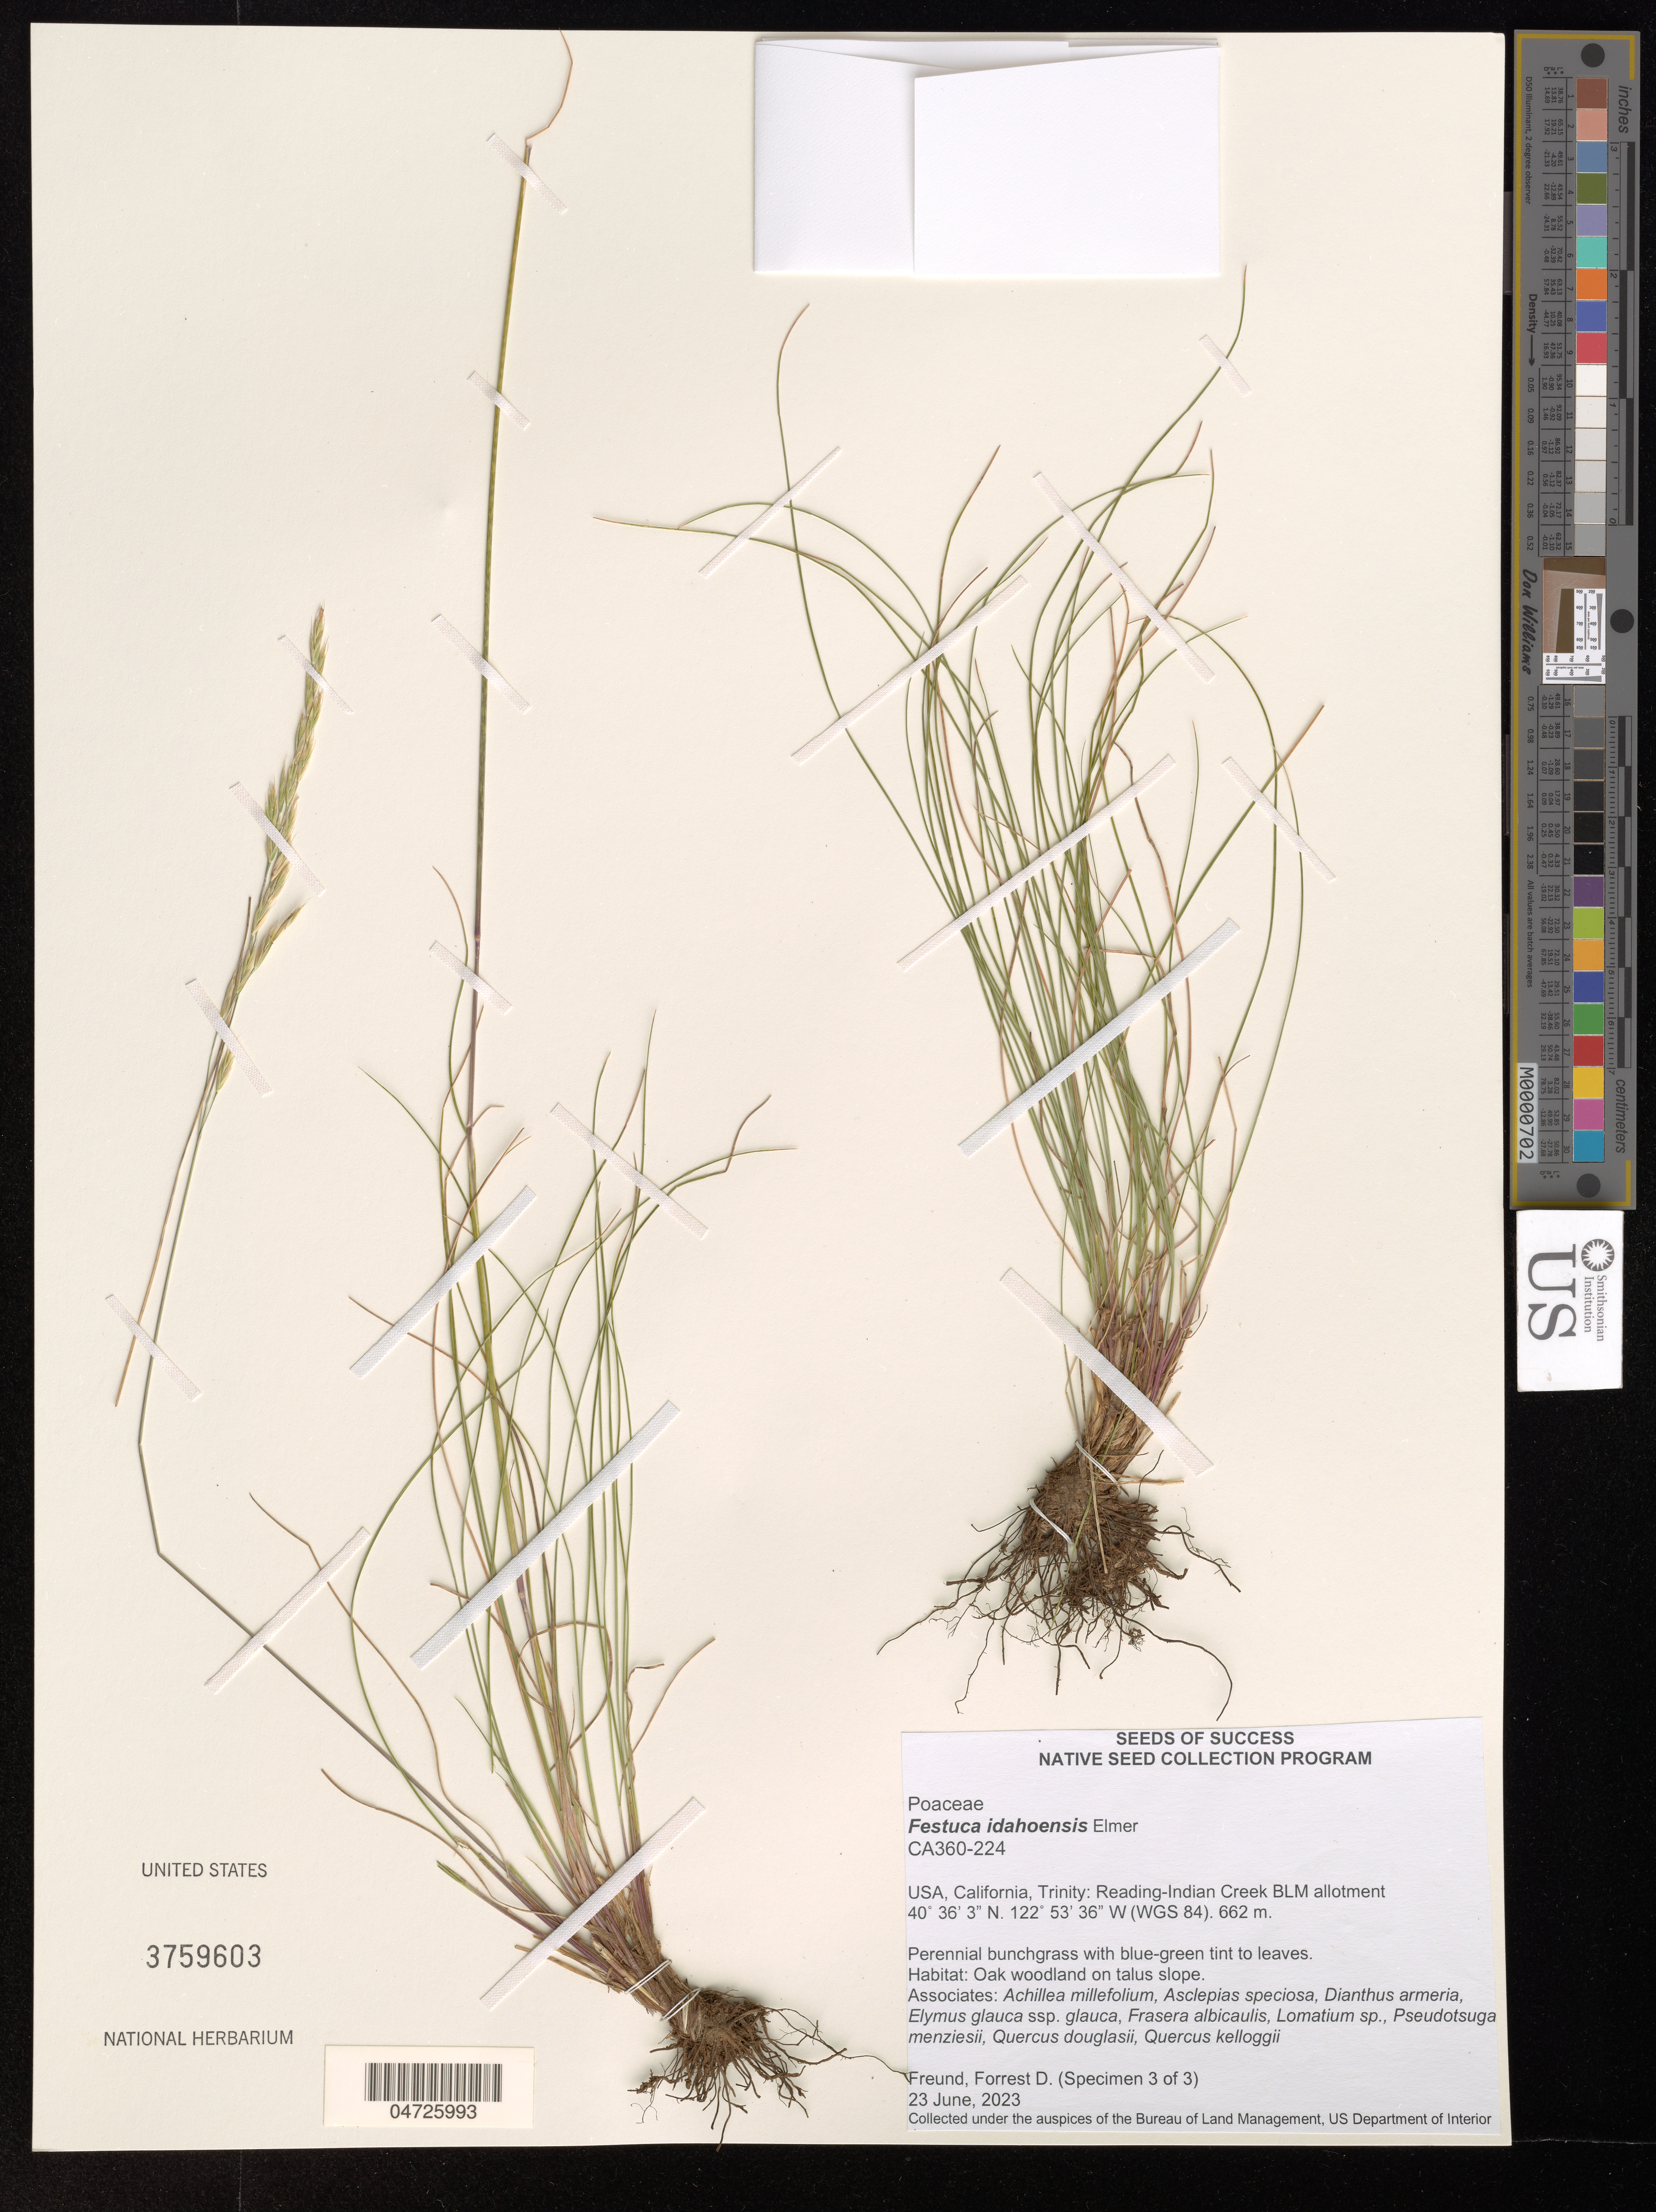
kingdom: Plantae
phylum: Tracheophyta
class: Liliopsida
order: Poales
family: Poaceae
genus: Festuca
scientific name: Festuca idahoensis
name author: Elmer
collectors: F. Freund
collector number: CA360-224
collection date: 2023-06-23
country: United States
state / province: California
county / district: Trinity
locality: Trinity: Reading-Indian Creek BLM allotment (WGS 84).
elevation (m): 662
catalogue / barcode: US 3759603